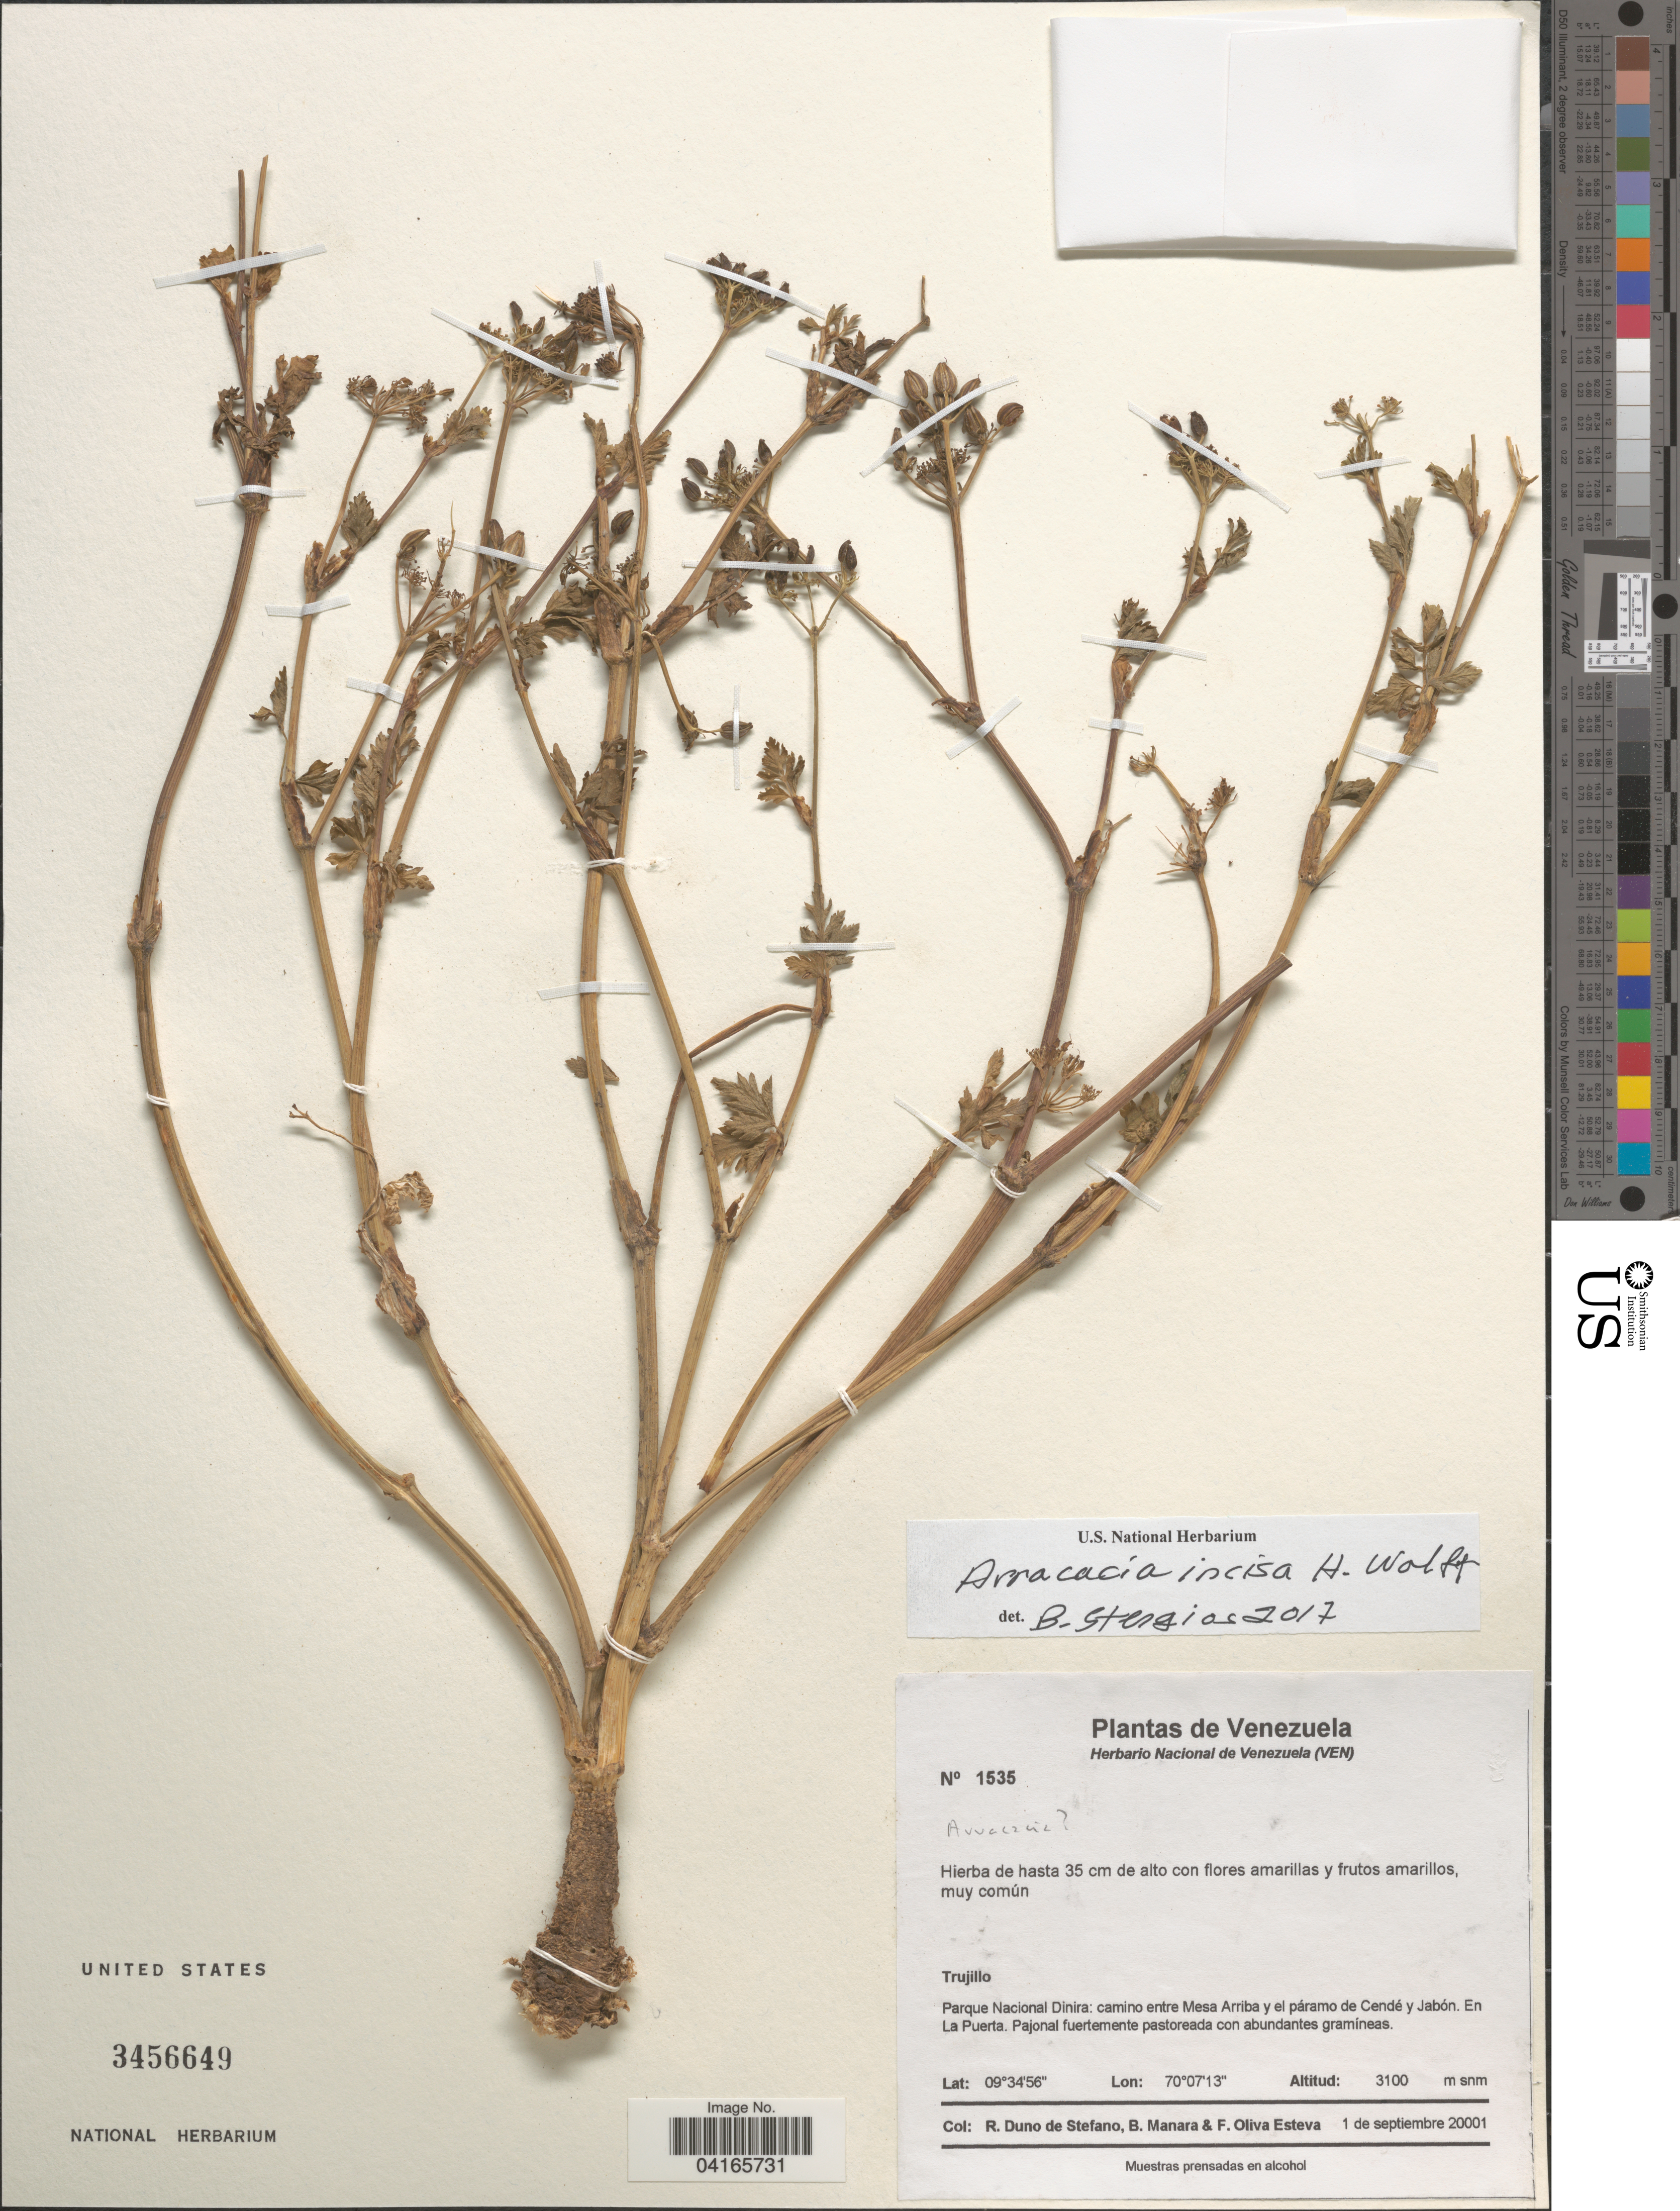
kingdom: Plantae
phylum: Tracheophyta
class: Magnoliopsida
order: Apiales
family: Apiaceae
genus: Arracacia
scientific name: Arracacia incisa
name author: H. Wolff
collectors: R. Duno de Stefano, B. Manara & F. Oliva-Esteva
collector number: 1535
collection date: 2001-09-01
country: Venezuela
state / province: Trujillo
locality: Parque Nacional Dinira: camino entre Mesa Arriba y el páramo de Cendé y Jabón. En La Puerta.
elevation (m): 3100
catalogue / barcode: US 3456649